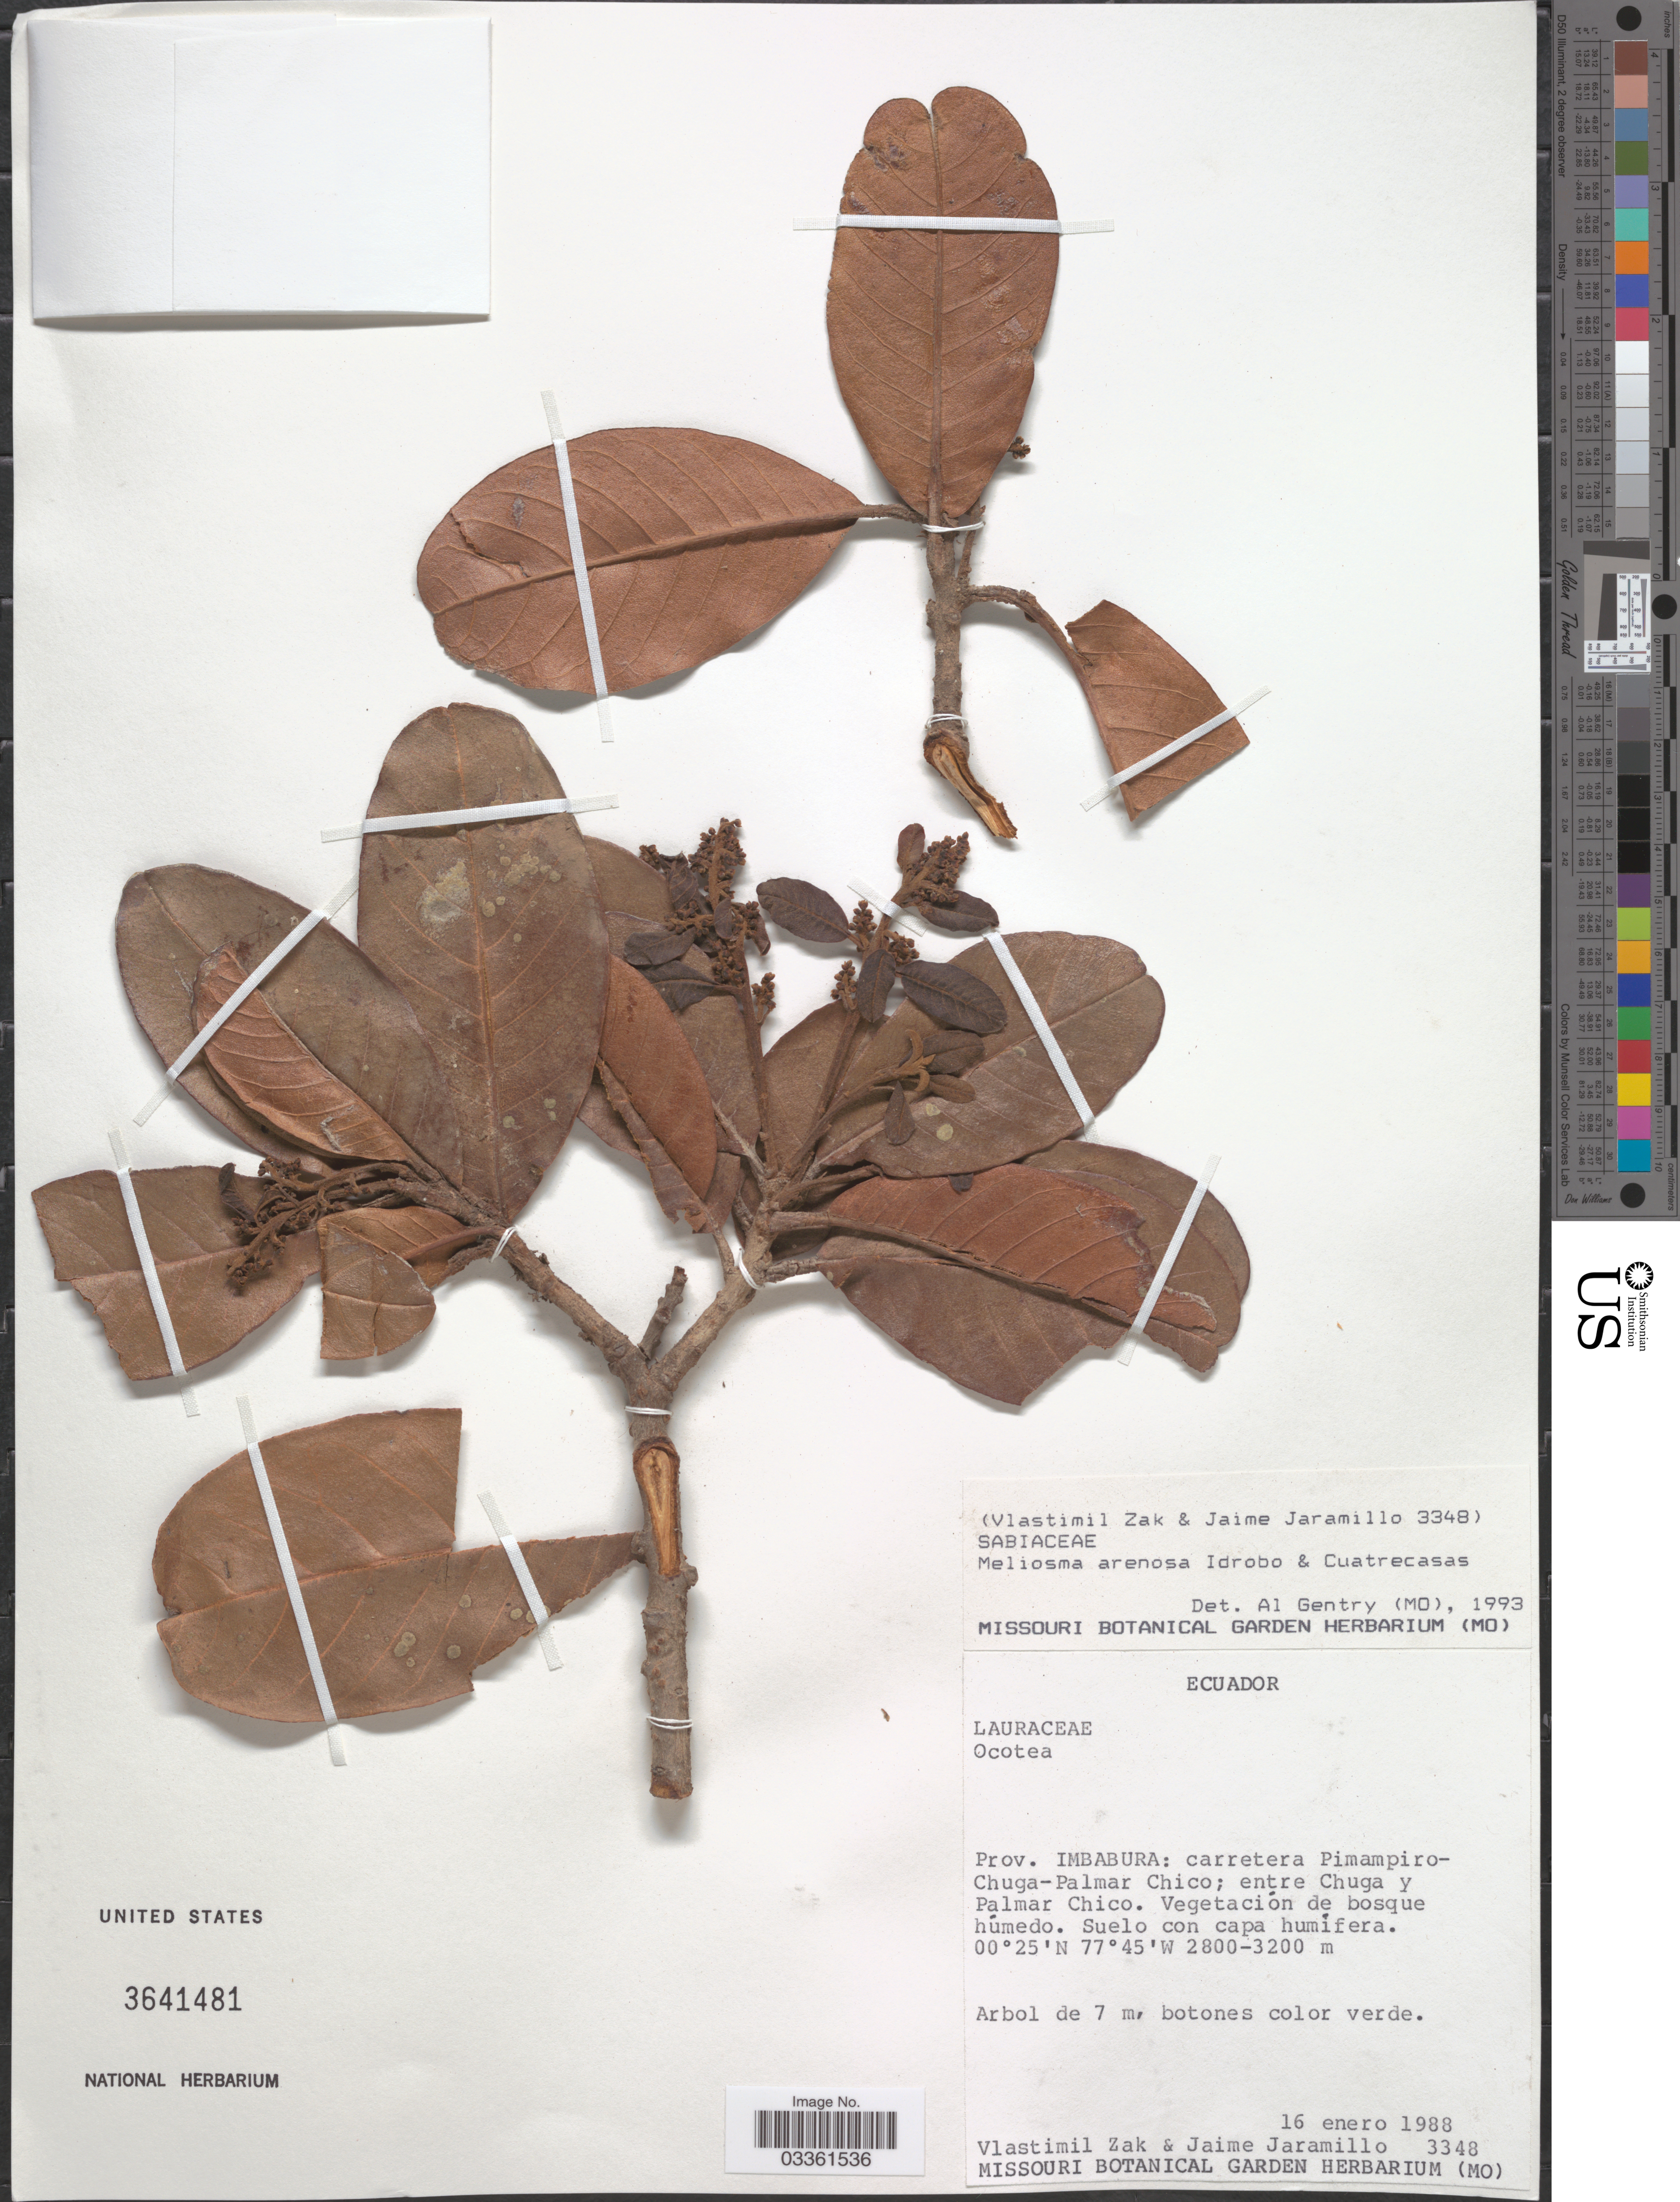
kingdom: Plantae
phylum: Tracheophyta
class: Magnoliopsida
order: Proteales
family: Sabiaceae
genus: Meliosma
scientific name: Meliosma arenosa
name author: Idrobo & Cuatrec.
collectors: V. Zak & J. Jaramillo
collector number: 3348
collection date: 1988-01-16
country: Ecuador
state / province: Imbabura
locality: Carretera Pimampiro-Chuga-Palmar Chico; entre Chuga y Palmar Chico.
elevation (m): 2800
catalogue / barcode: US 3641481